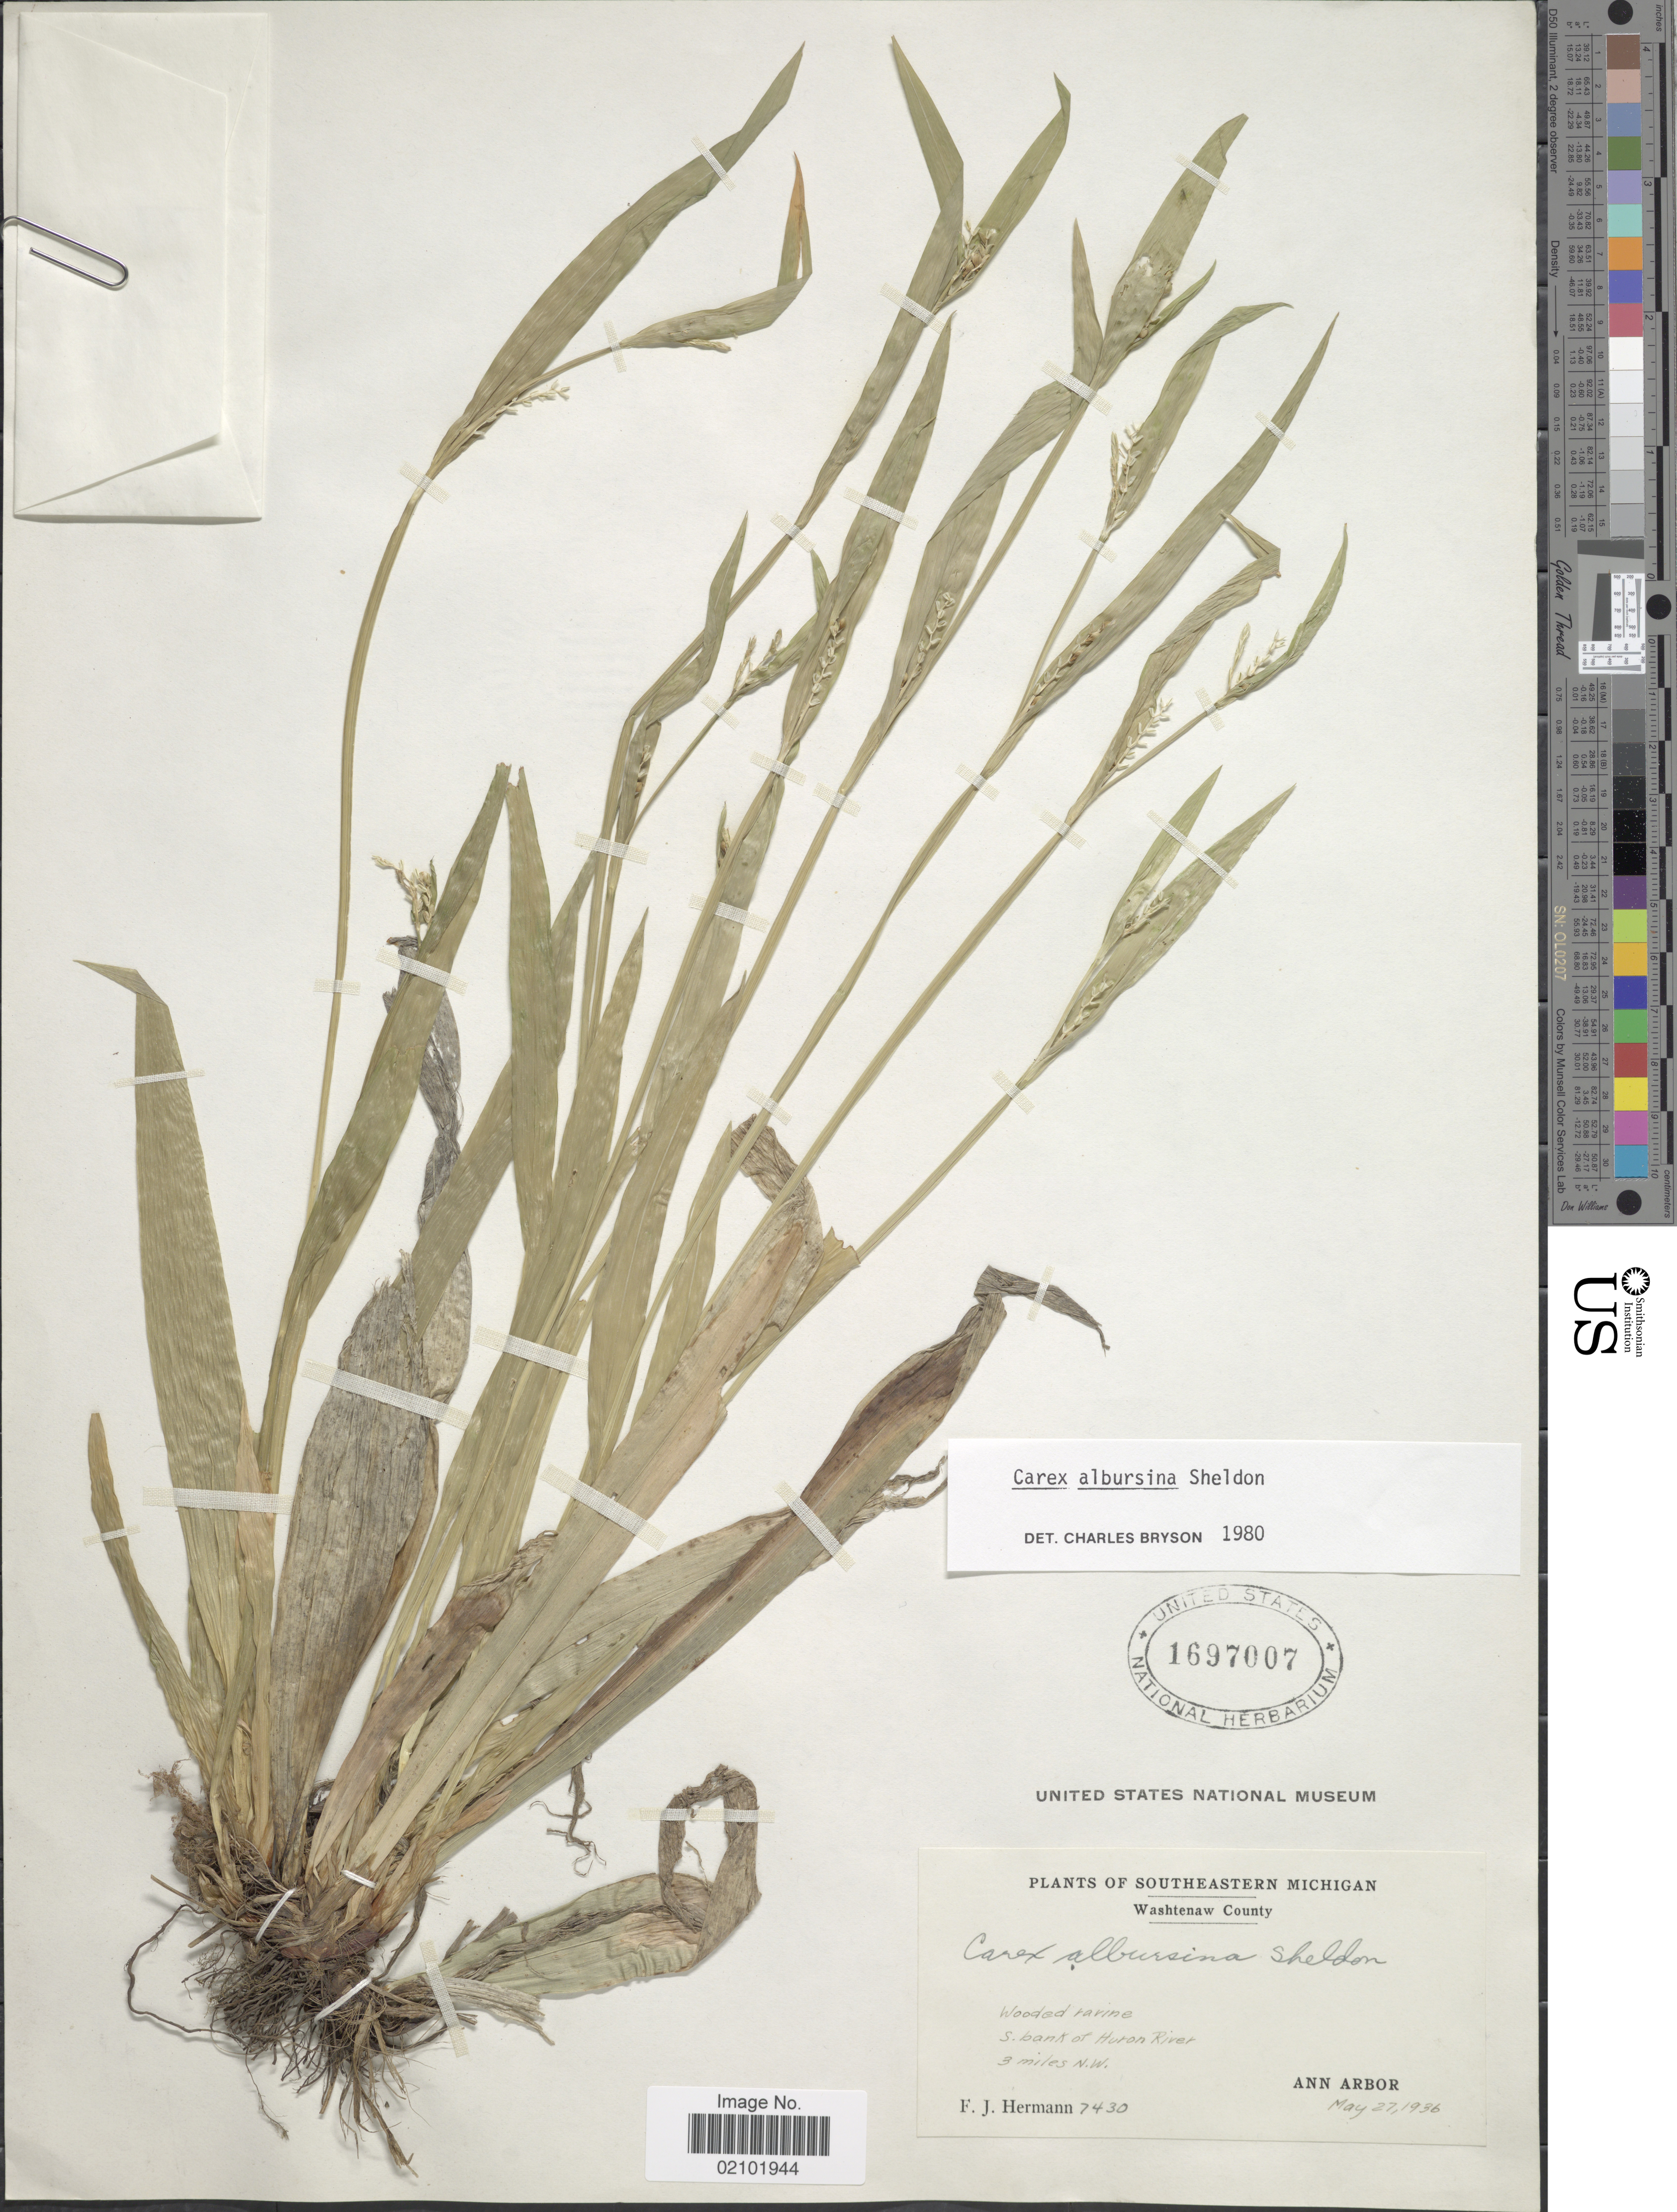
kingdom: Plantae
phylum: Tracheophyta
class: Liliopsida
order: Poales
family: Cyperaceae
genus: Carex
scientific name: Carex albursina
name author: E. Sheld.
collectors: F. J. Hermann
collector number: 7430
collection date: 1936-05-27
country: United States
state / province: Michigan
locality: Southeastern Michigan. Washtenaw County. S. bank of Huron River. 3 miles N.W. Ann Arbor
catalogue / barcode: US 1697007